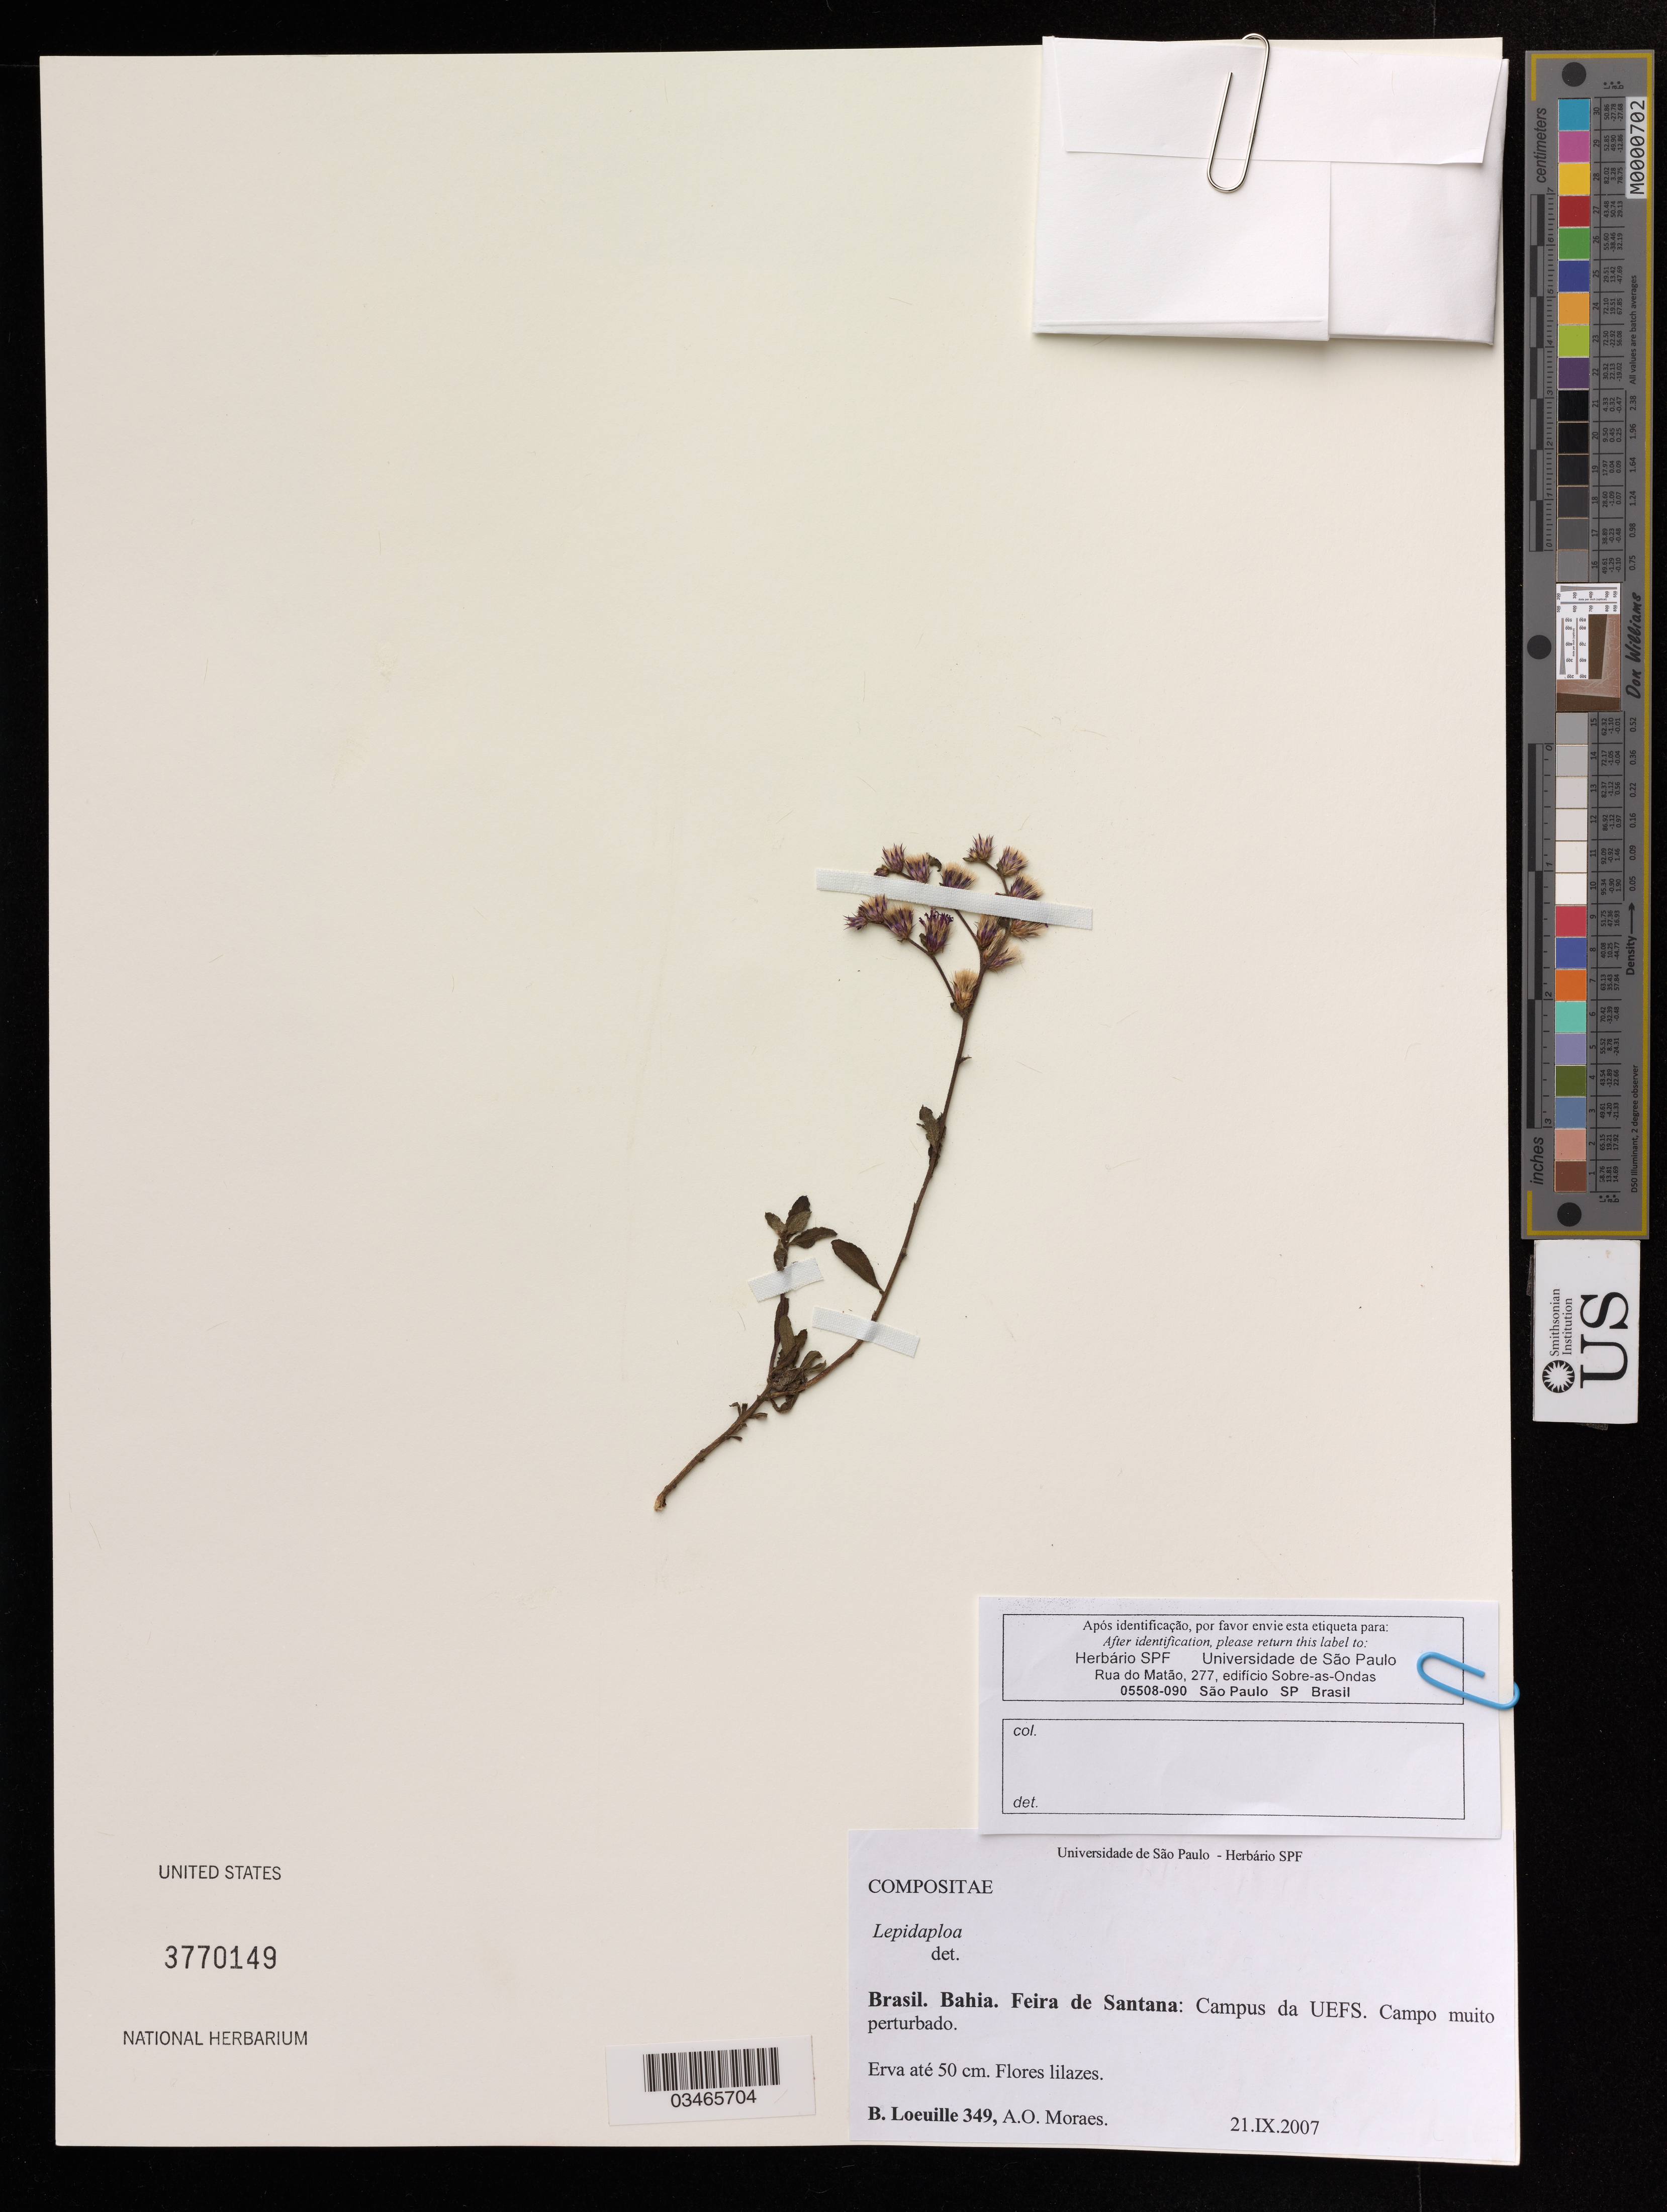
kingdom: Plantae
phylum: Tracheophyta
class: Magnoliopsida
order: Asterales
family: Asteraceae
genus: Lepidaploa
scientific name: Lepidaploa sp.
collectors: B. Loeuille & A. Moraes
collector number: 349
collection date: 2007-09-21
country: Brazil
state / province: Bahia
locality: Feira de Santana: Campus da UEFS.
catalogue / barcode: US 3770149